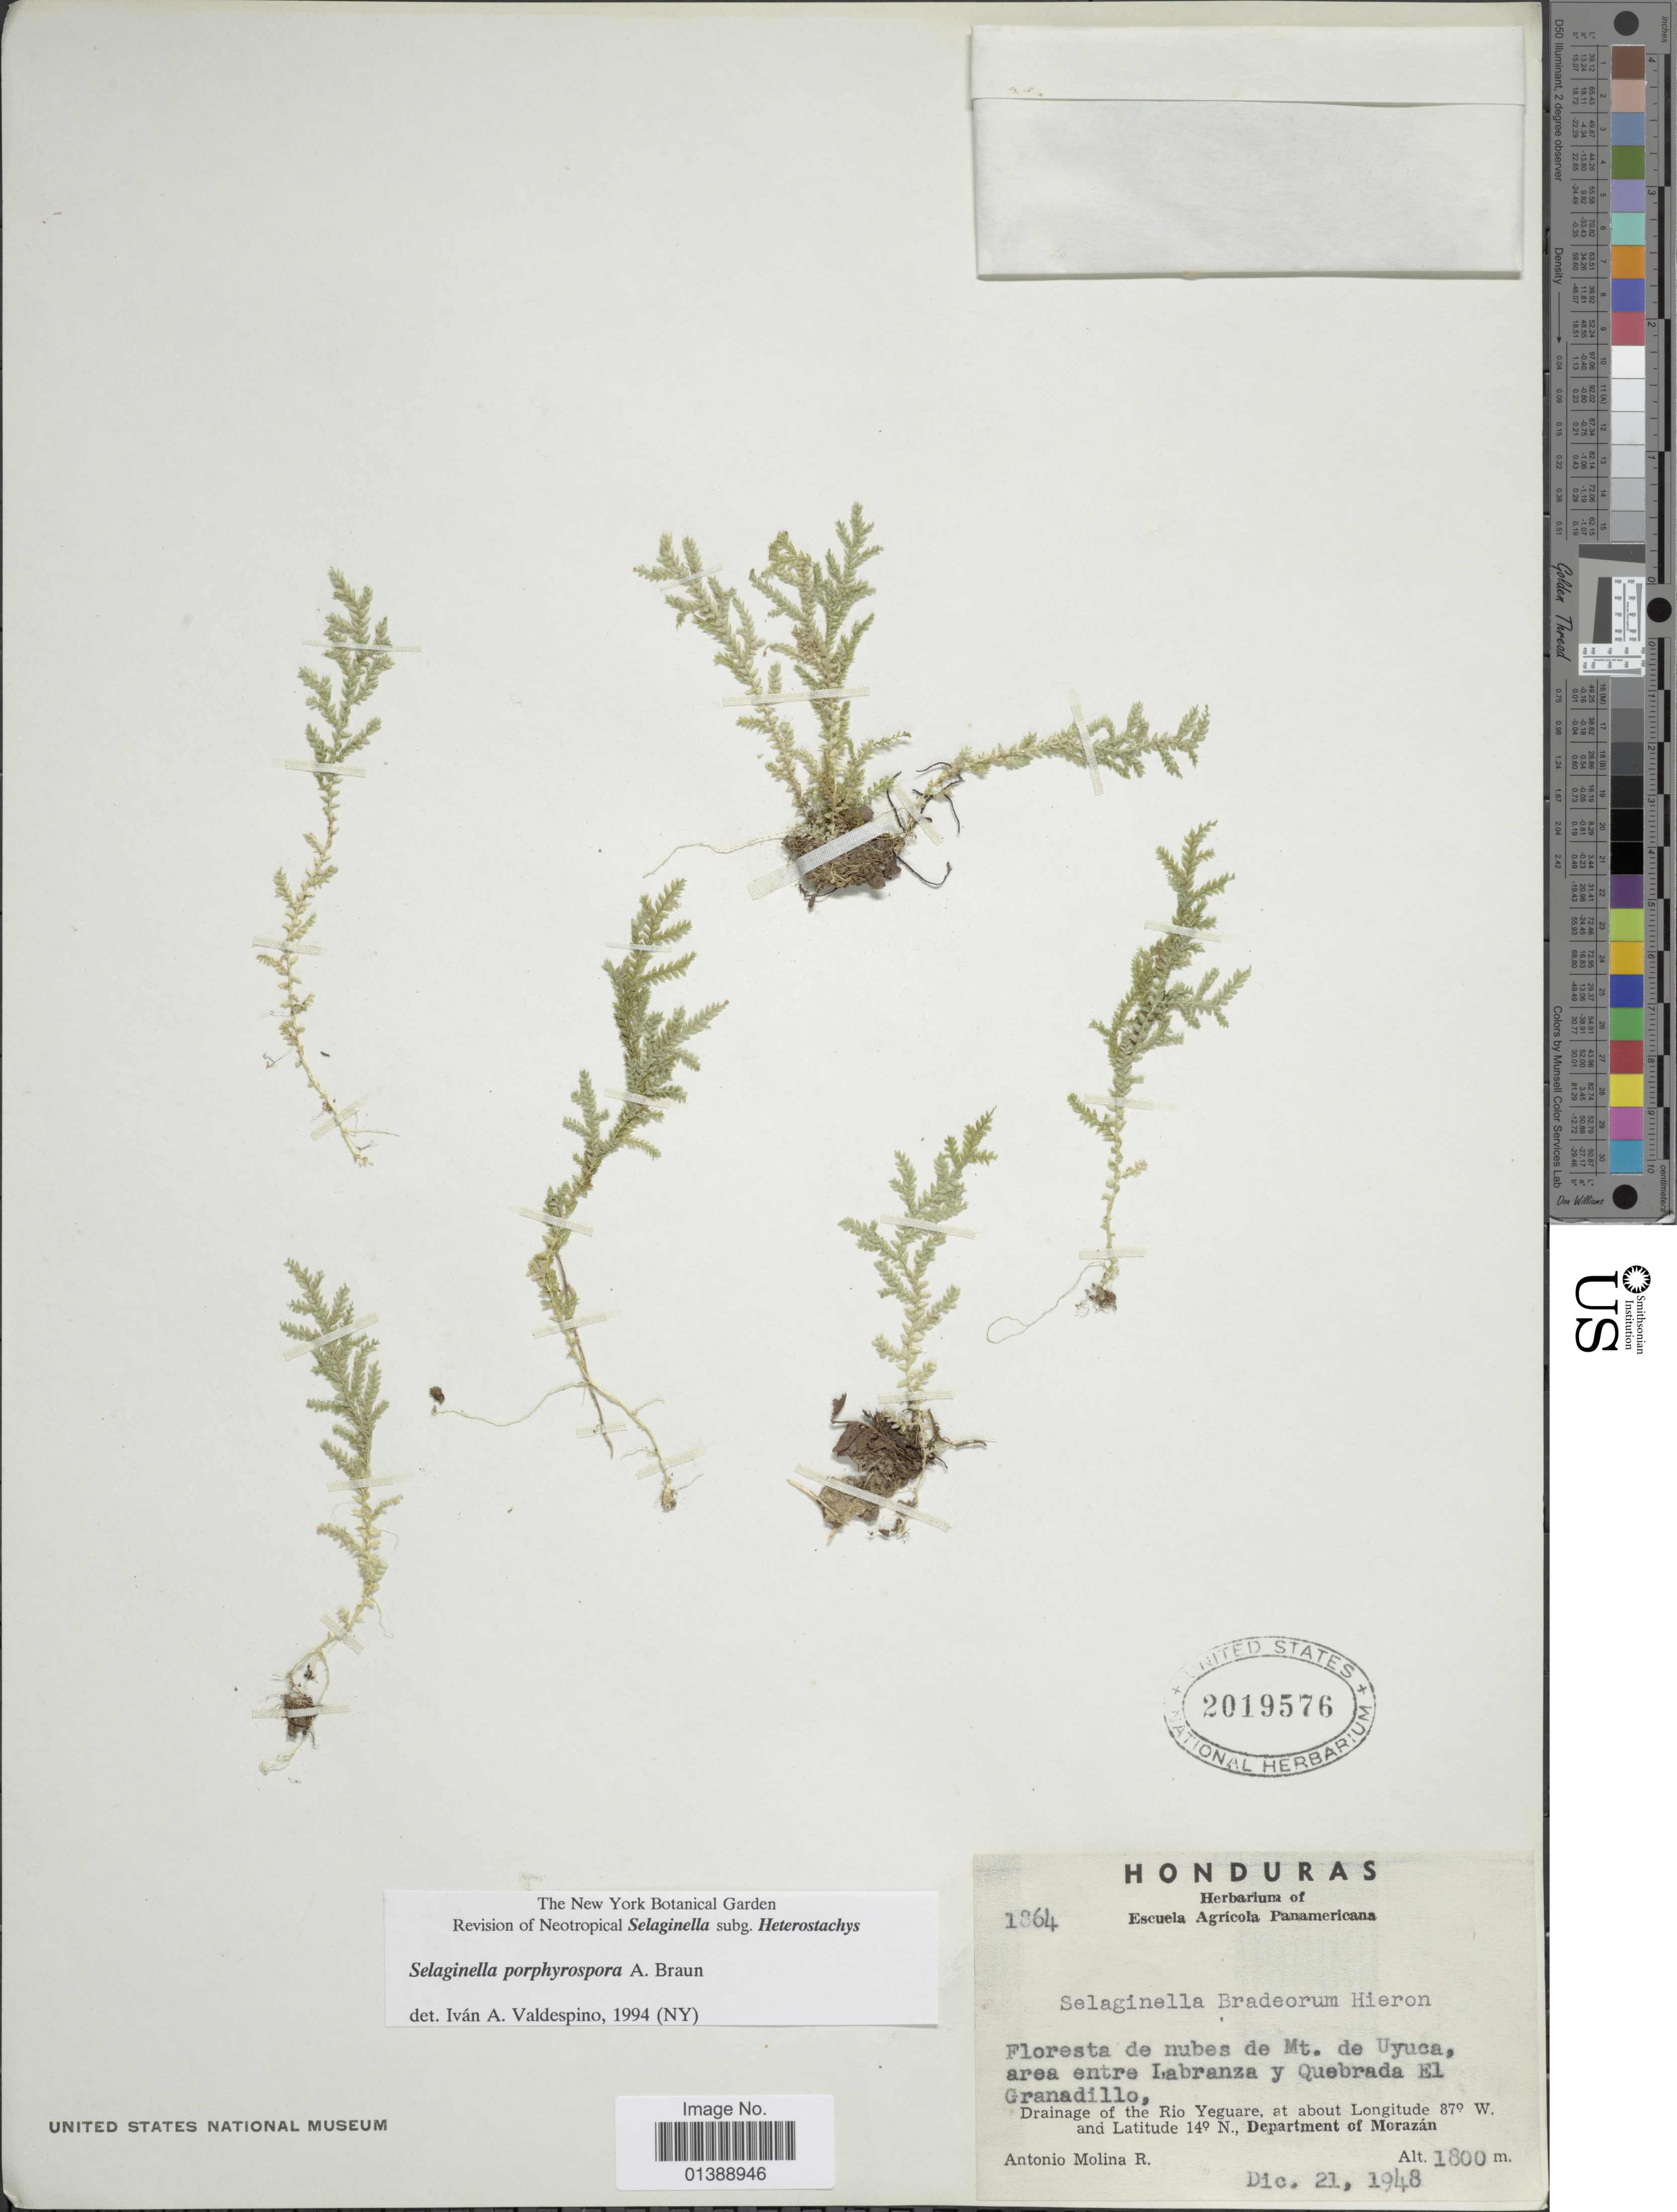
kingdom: Plantae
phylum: Tracheophyta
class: Lycopodiopsida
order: Selaginellales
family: Selaginellaceae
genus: Selaginella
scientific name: Selaginella porphyrospora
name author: A. Braun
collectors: A. Molina R.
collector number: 1864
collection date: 1948-12-21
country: Honduras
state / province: Fco. Morazán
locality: Floresta de nubes de Mt. de Uyuca, area entre Labranza y Quebrada El Granadillo, Drainage of the Rio Yeguare, Department of Morazán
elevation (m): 1800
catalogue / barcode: US 2019576